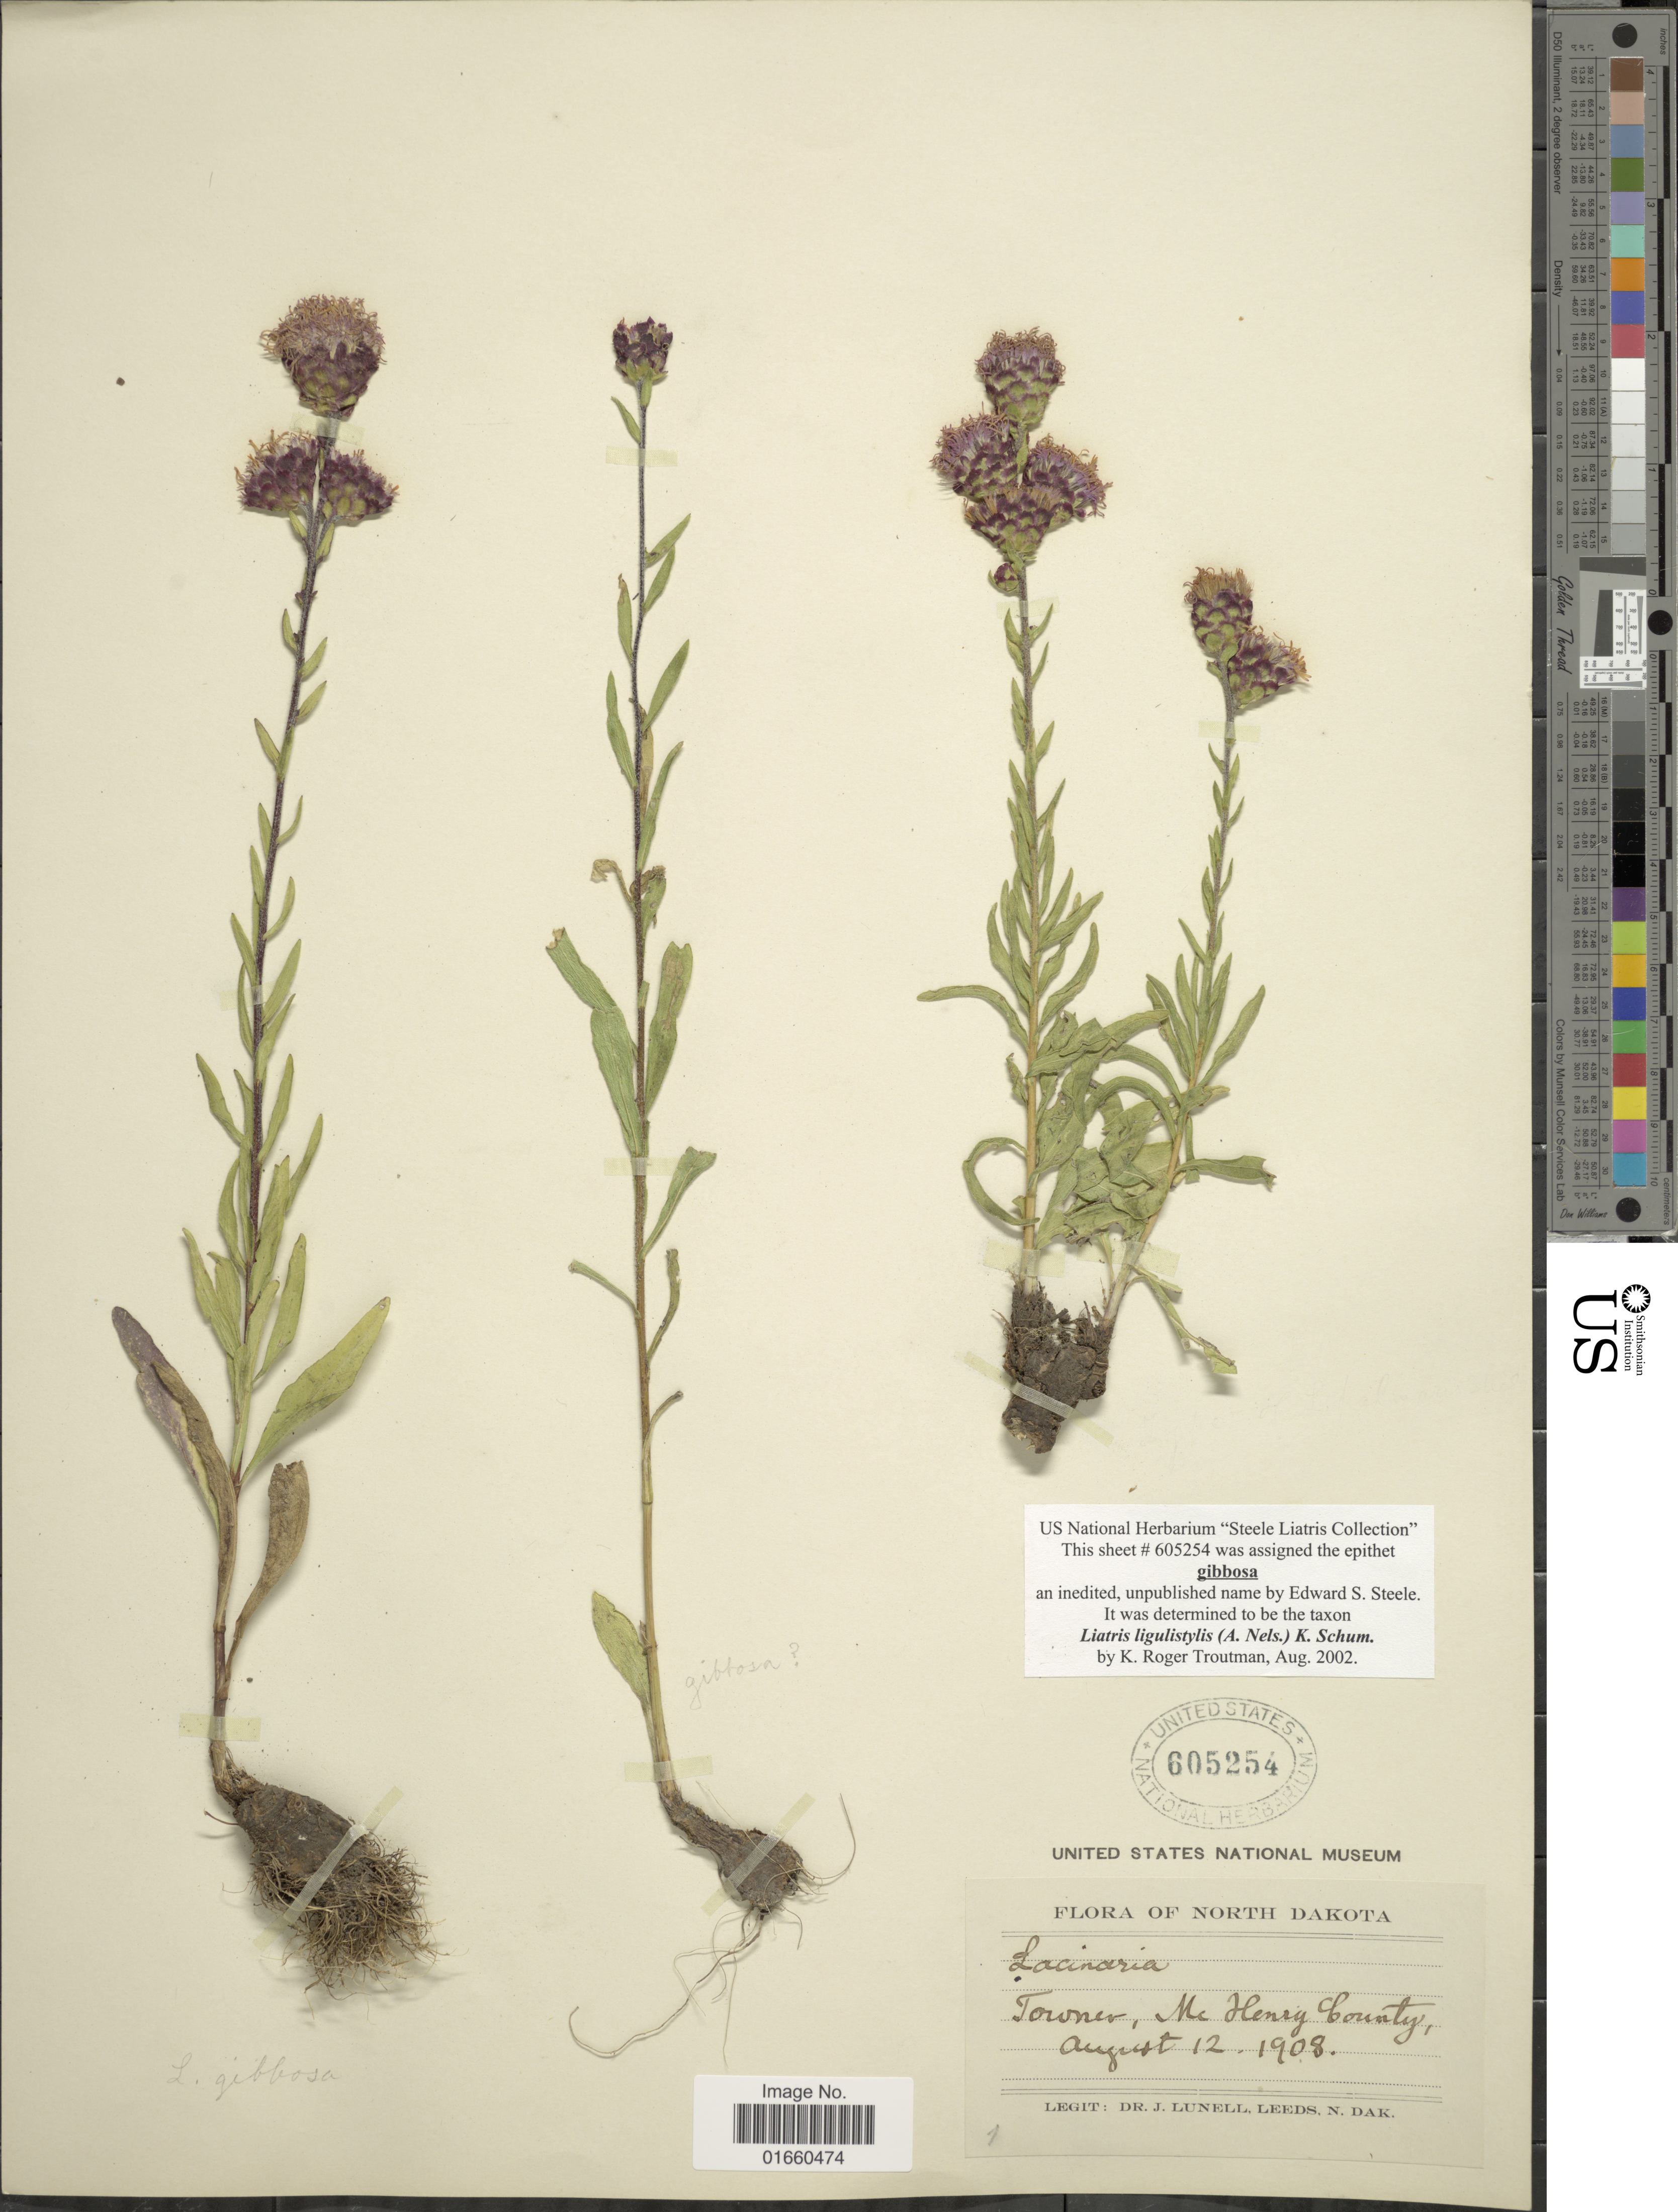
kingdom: Plantae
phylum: Tracheophyta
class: Magnoliopsida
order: Asterales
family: Asteraceae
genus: Liatris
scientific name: Liatris ligulistylis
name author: (A. Nelson) K. Schum.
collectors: J. Lunell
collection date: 1908-08-12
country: United States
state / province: North Dakota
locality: Towner, Mc Henry County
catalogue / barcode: US 605254